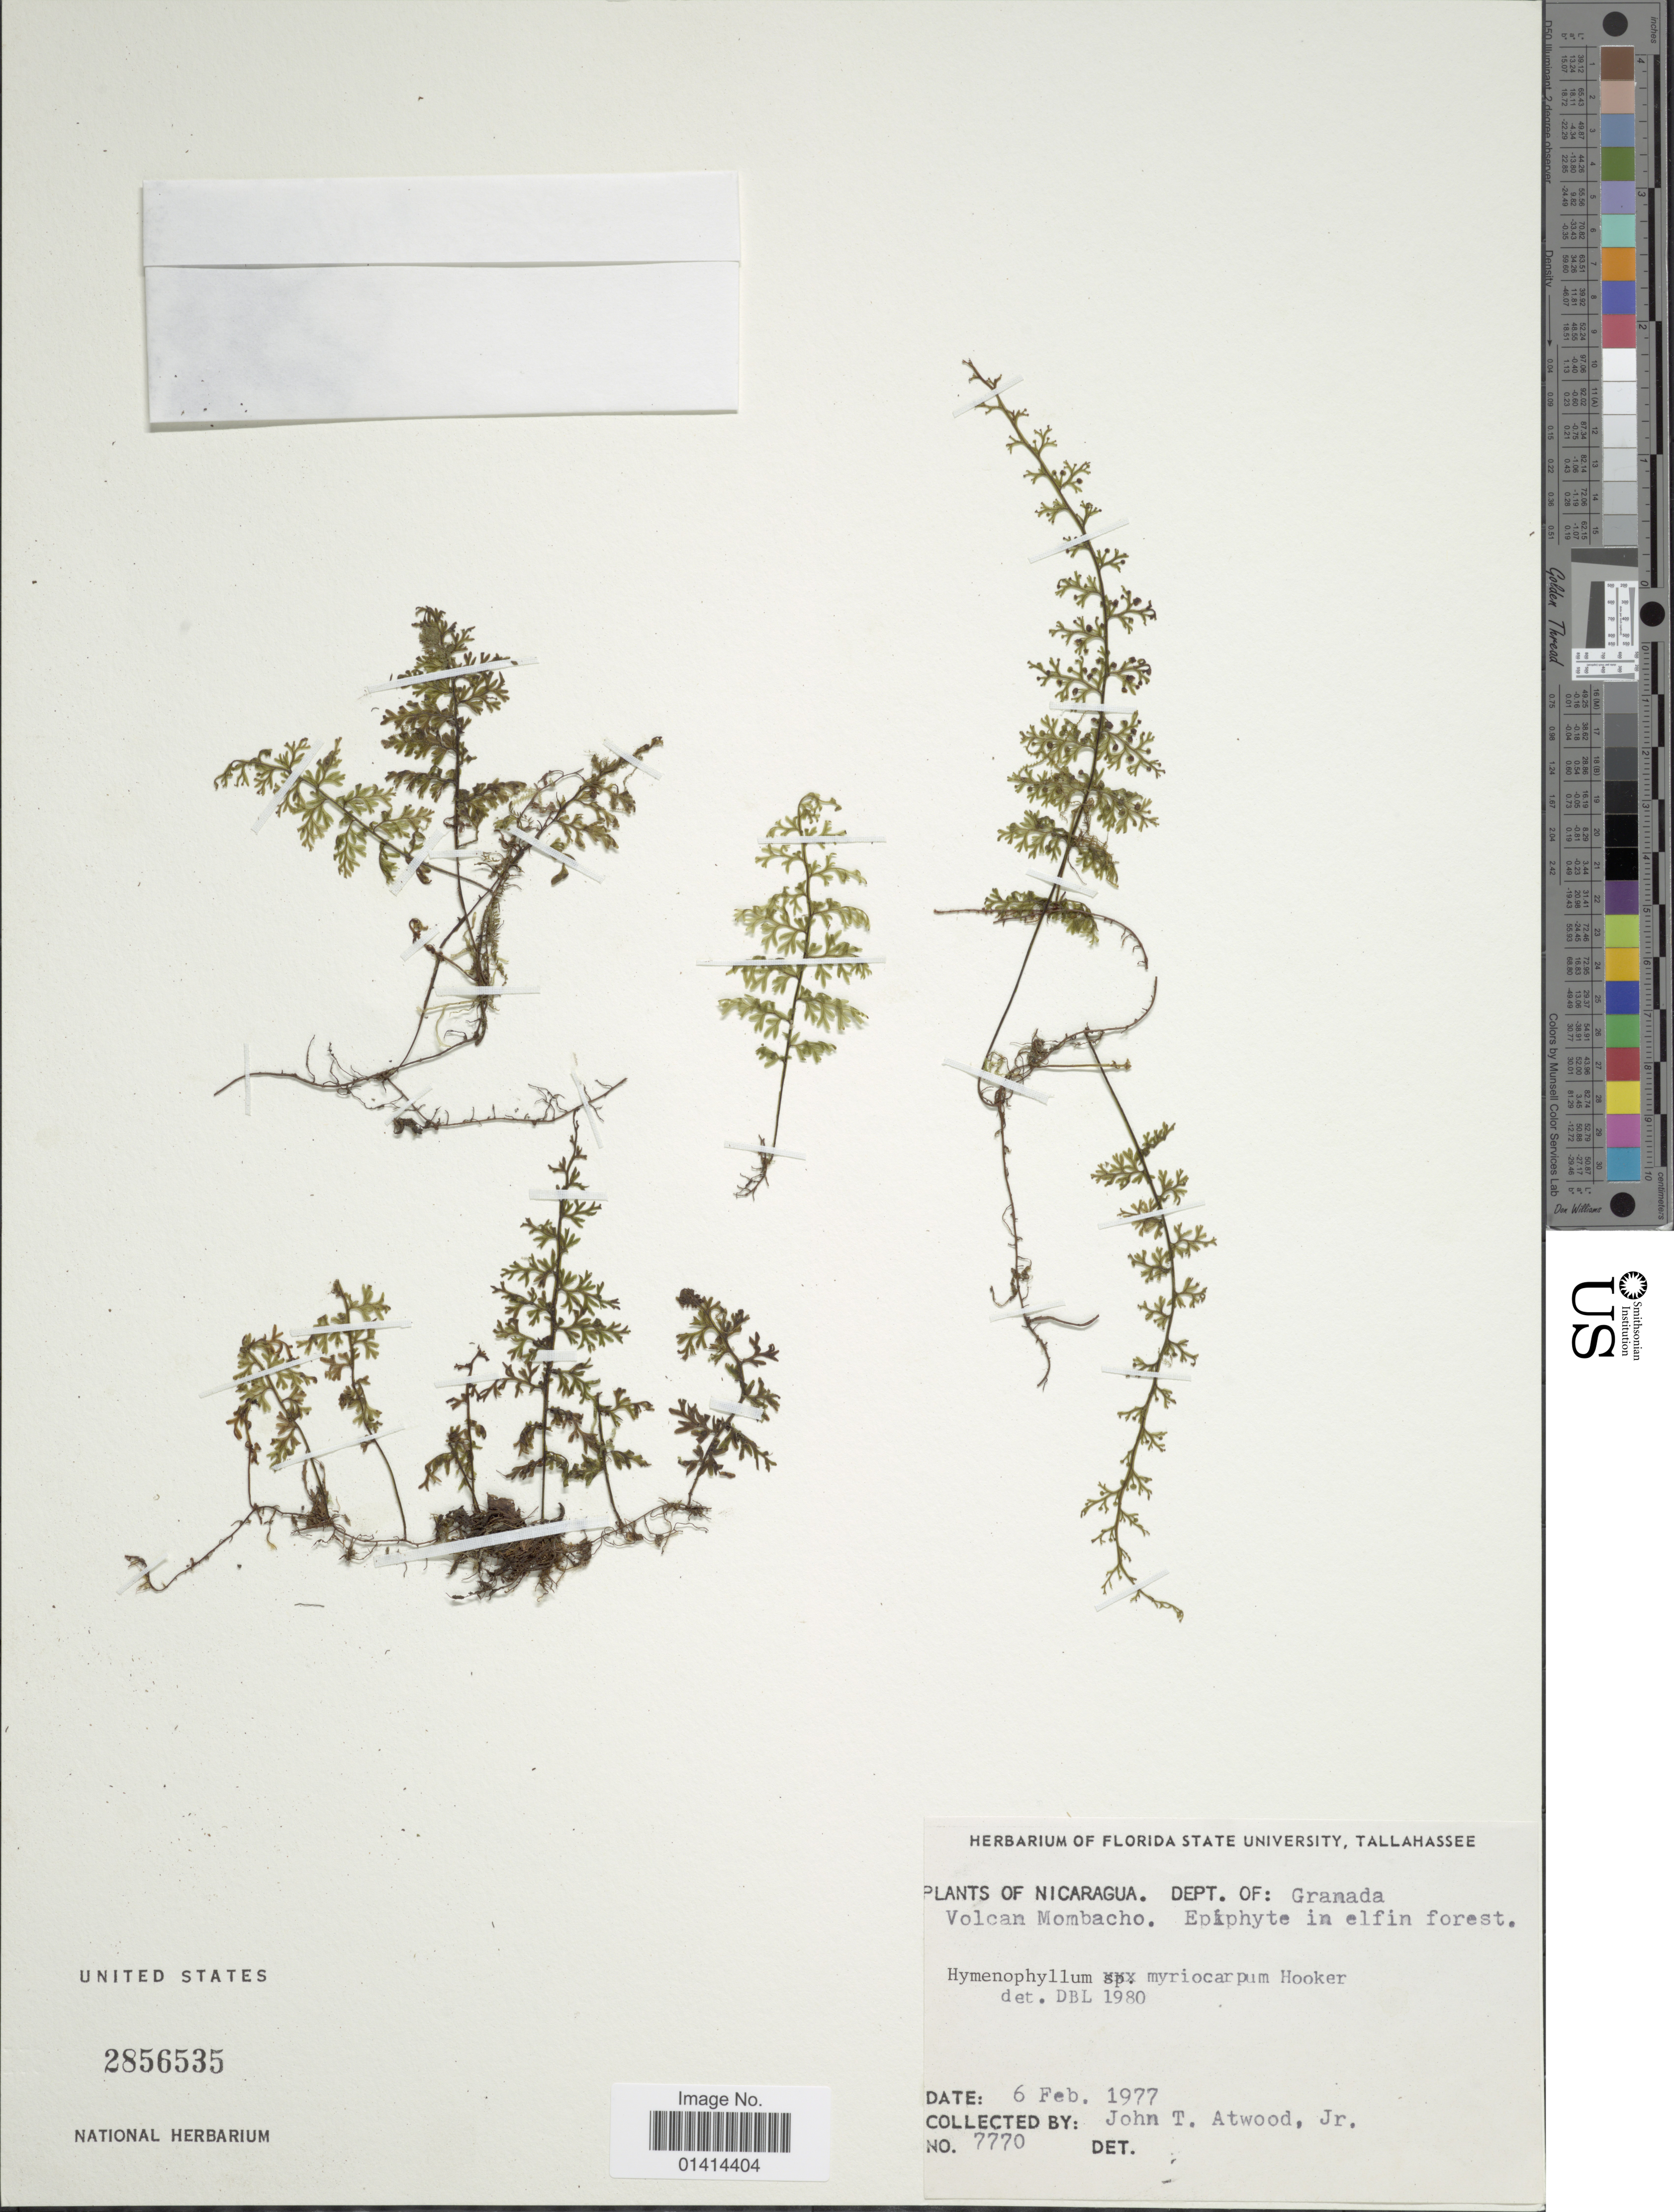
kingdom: Plantae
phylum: Tracheophyta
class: Polypodiopsida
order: Hymenophyllales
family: Hymenophyllaceae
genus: Hymenophyllum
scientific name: Hymenophyllum myriocarpum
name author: Hook.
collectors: J. T. Atwood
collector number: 7770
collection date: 1977-02-06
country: Nicaragua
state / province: Granada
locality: Dept. of Granada, Volcan Mombacho.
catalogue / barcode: US 2856535